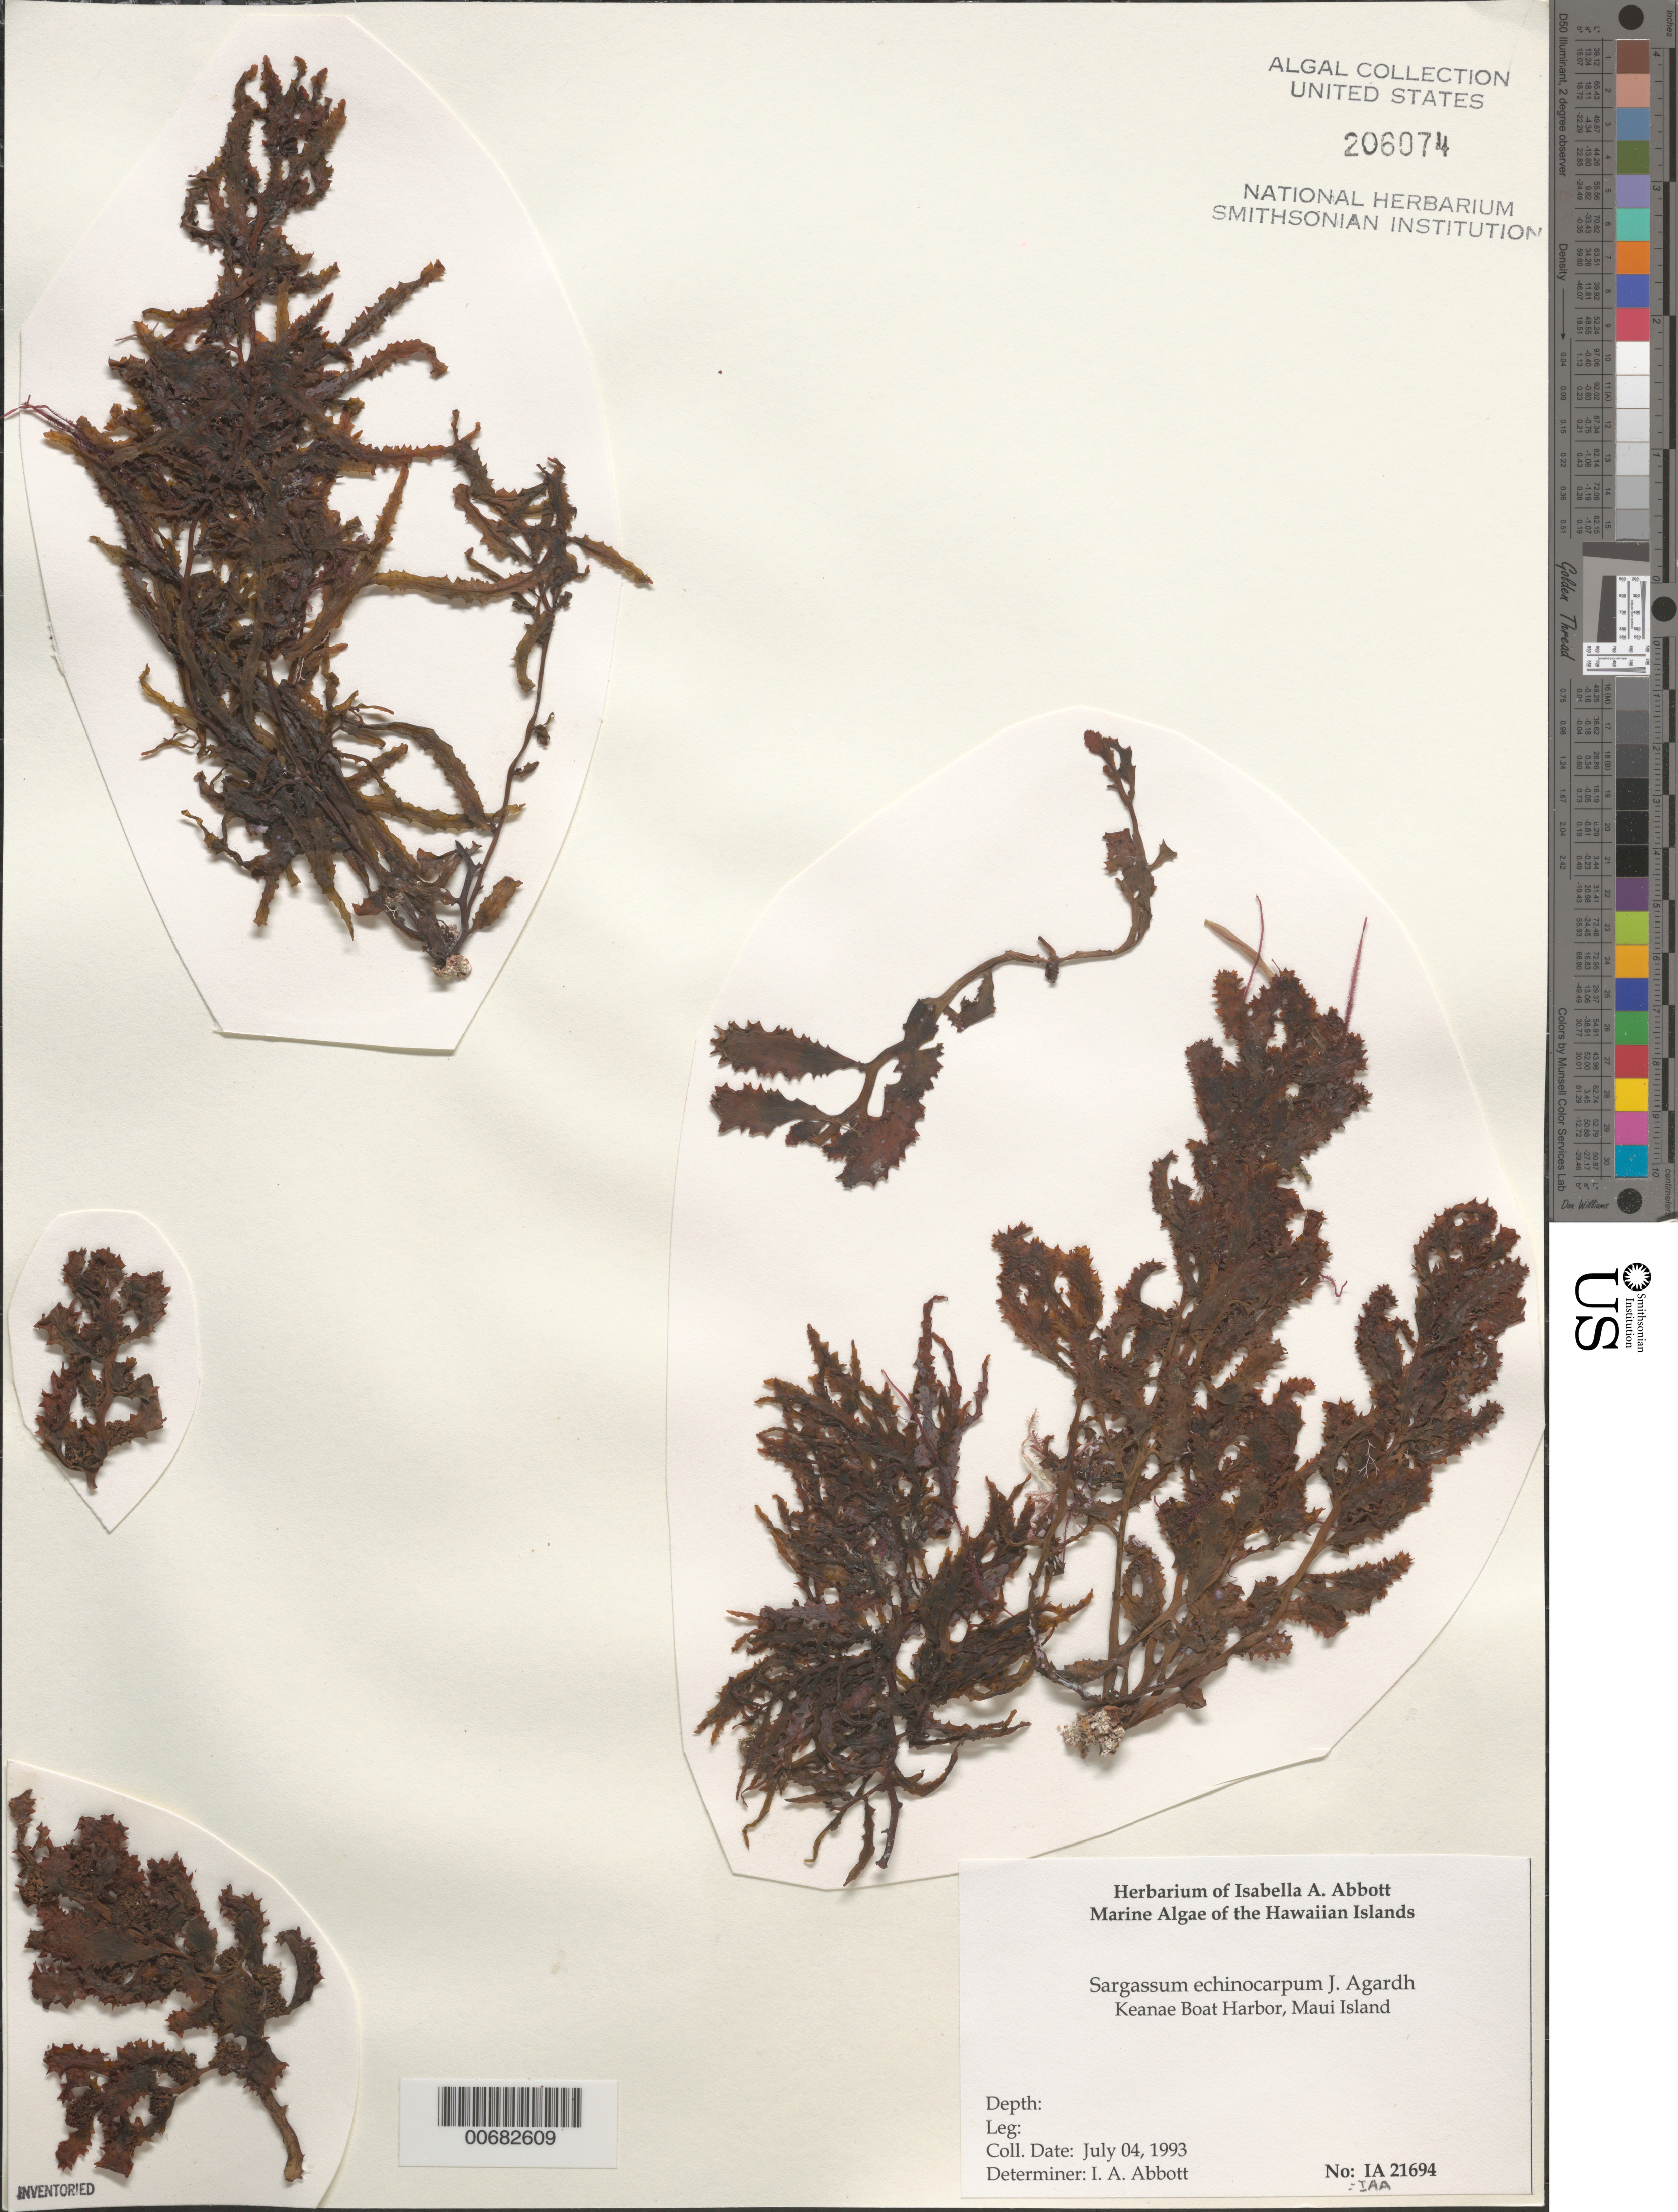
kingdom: Chromista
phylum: Ochrophyta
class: Phaeophyceae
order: Fucales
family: Sargassaceae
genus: Sargassum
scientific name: Sargassum aquifolium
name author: (Turner) C. Agardh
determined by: Algae name updating Project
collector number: IAA 21694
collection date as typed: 04 Jul 1993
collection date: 1993-07-04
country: United States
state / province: Hawaii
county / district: Maui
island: Maui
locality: Keanae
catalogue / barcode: US 206074